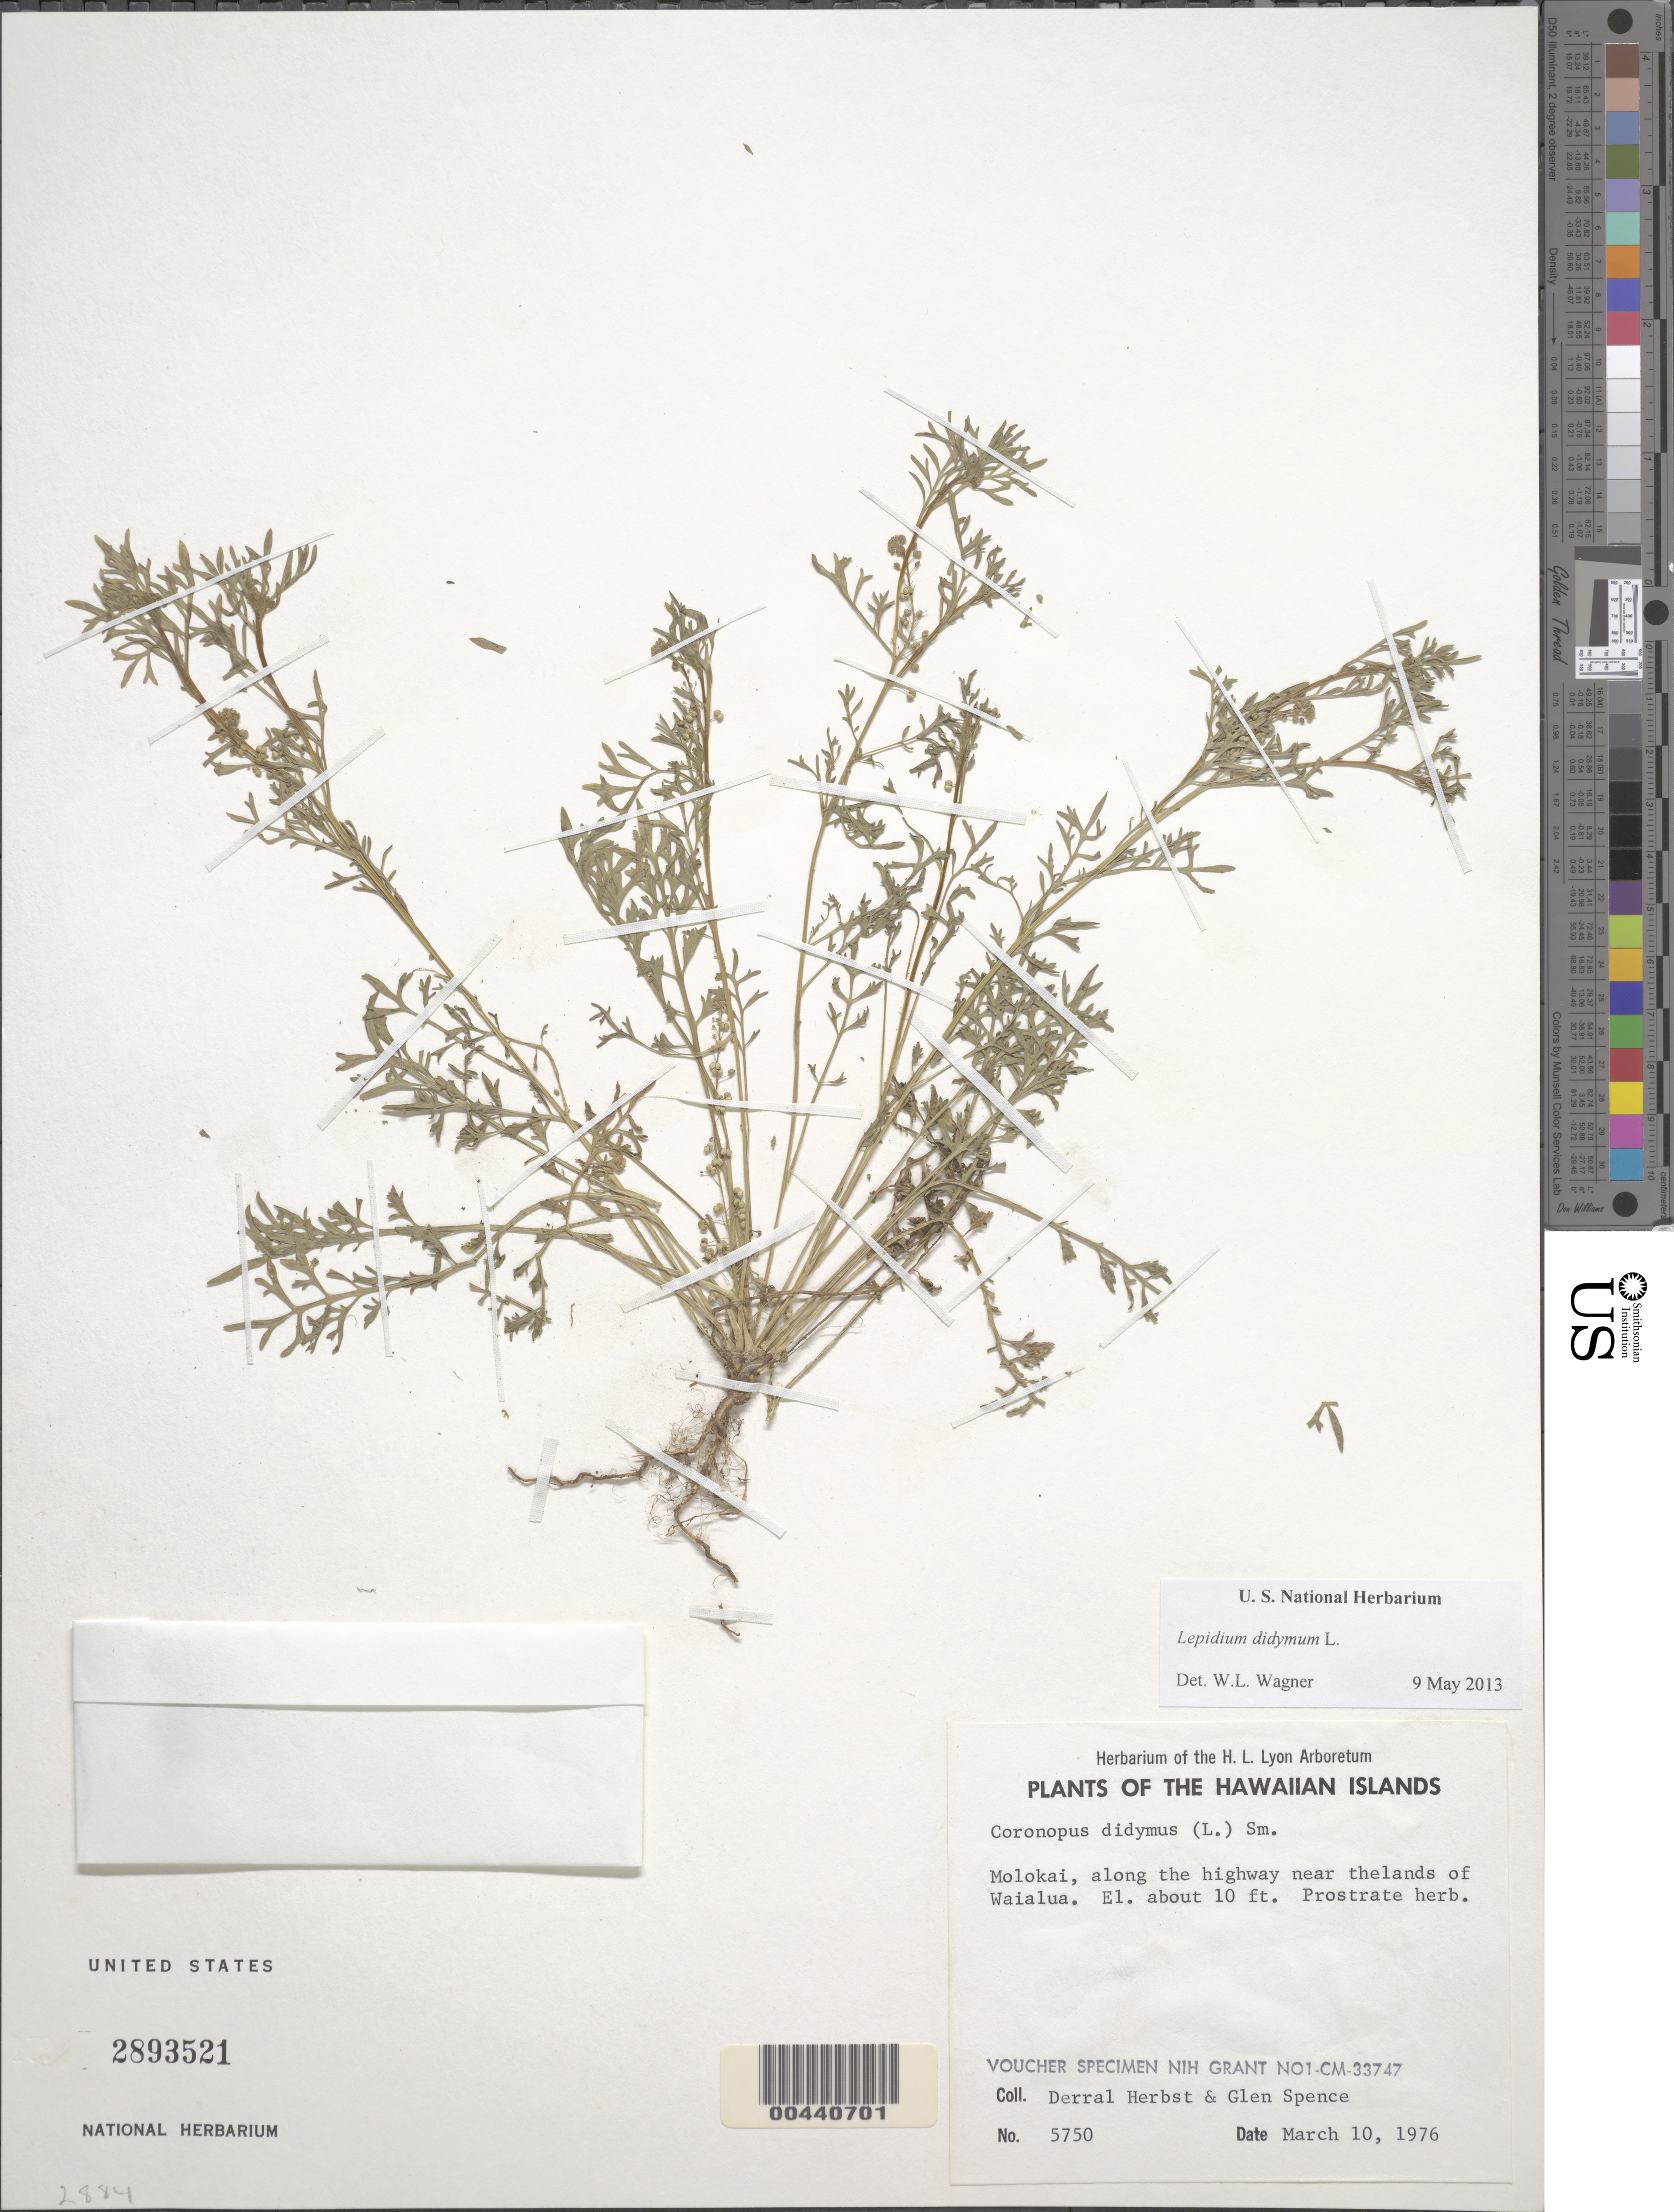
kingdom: Plantae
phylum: Tracheophyta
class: Magnoliopsida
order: Brassicales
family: Brassicaceae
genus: Lepidium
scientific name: Lepidium didymum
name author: L.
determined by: Wagner, W. L., (BOT), Smithsonian Institution - National Museum of Natural History (UNITED STATES)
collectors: D. R. Herbst & G. Spence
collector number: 5750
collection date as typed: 10 Mar 1976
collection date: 1976-03-10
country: United States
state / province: Hawaii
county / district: Maui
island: Moloka'i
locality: Along the highway near the lands of Waialua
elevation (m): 3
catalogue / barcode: US 2893521